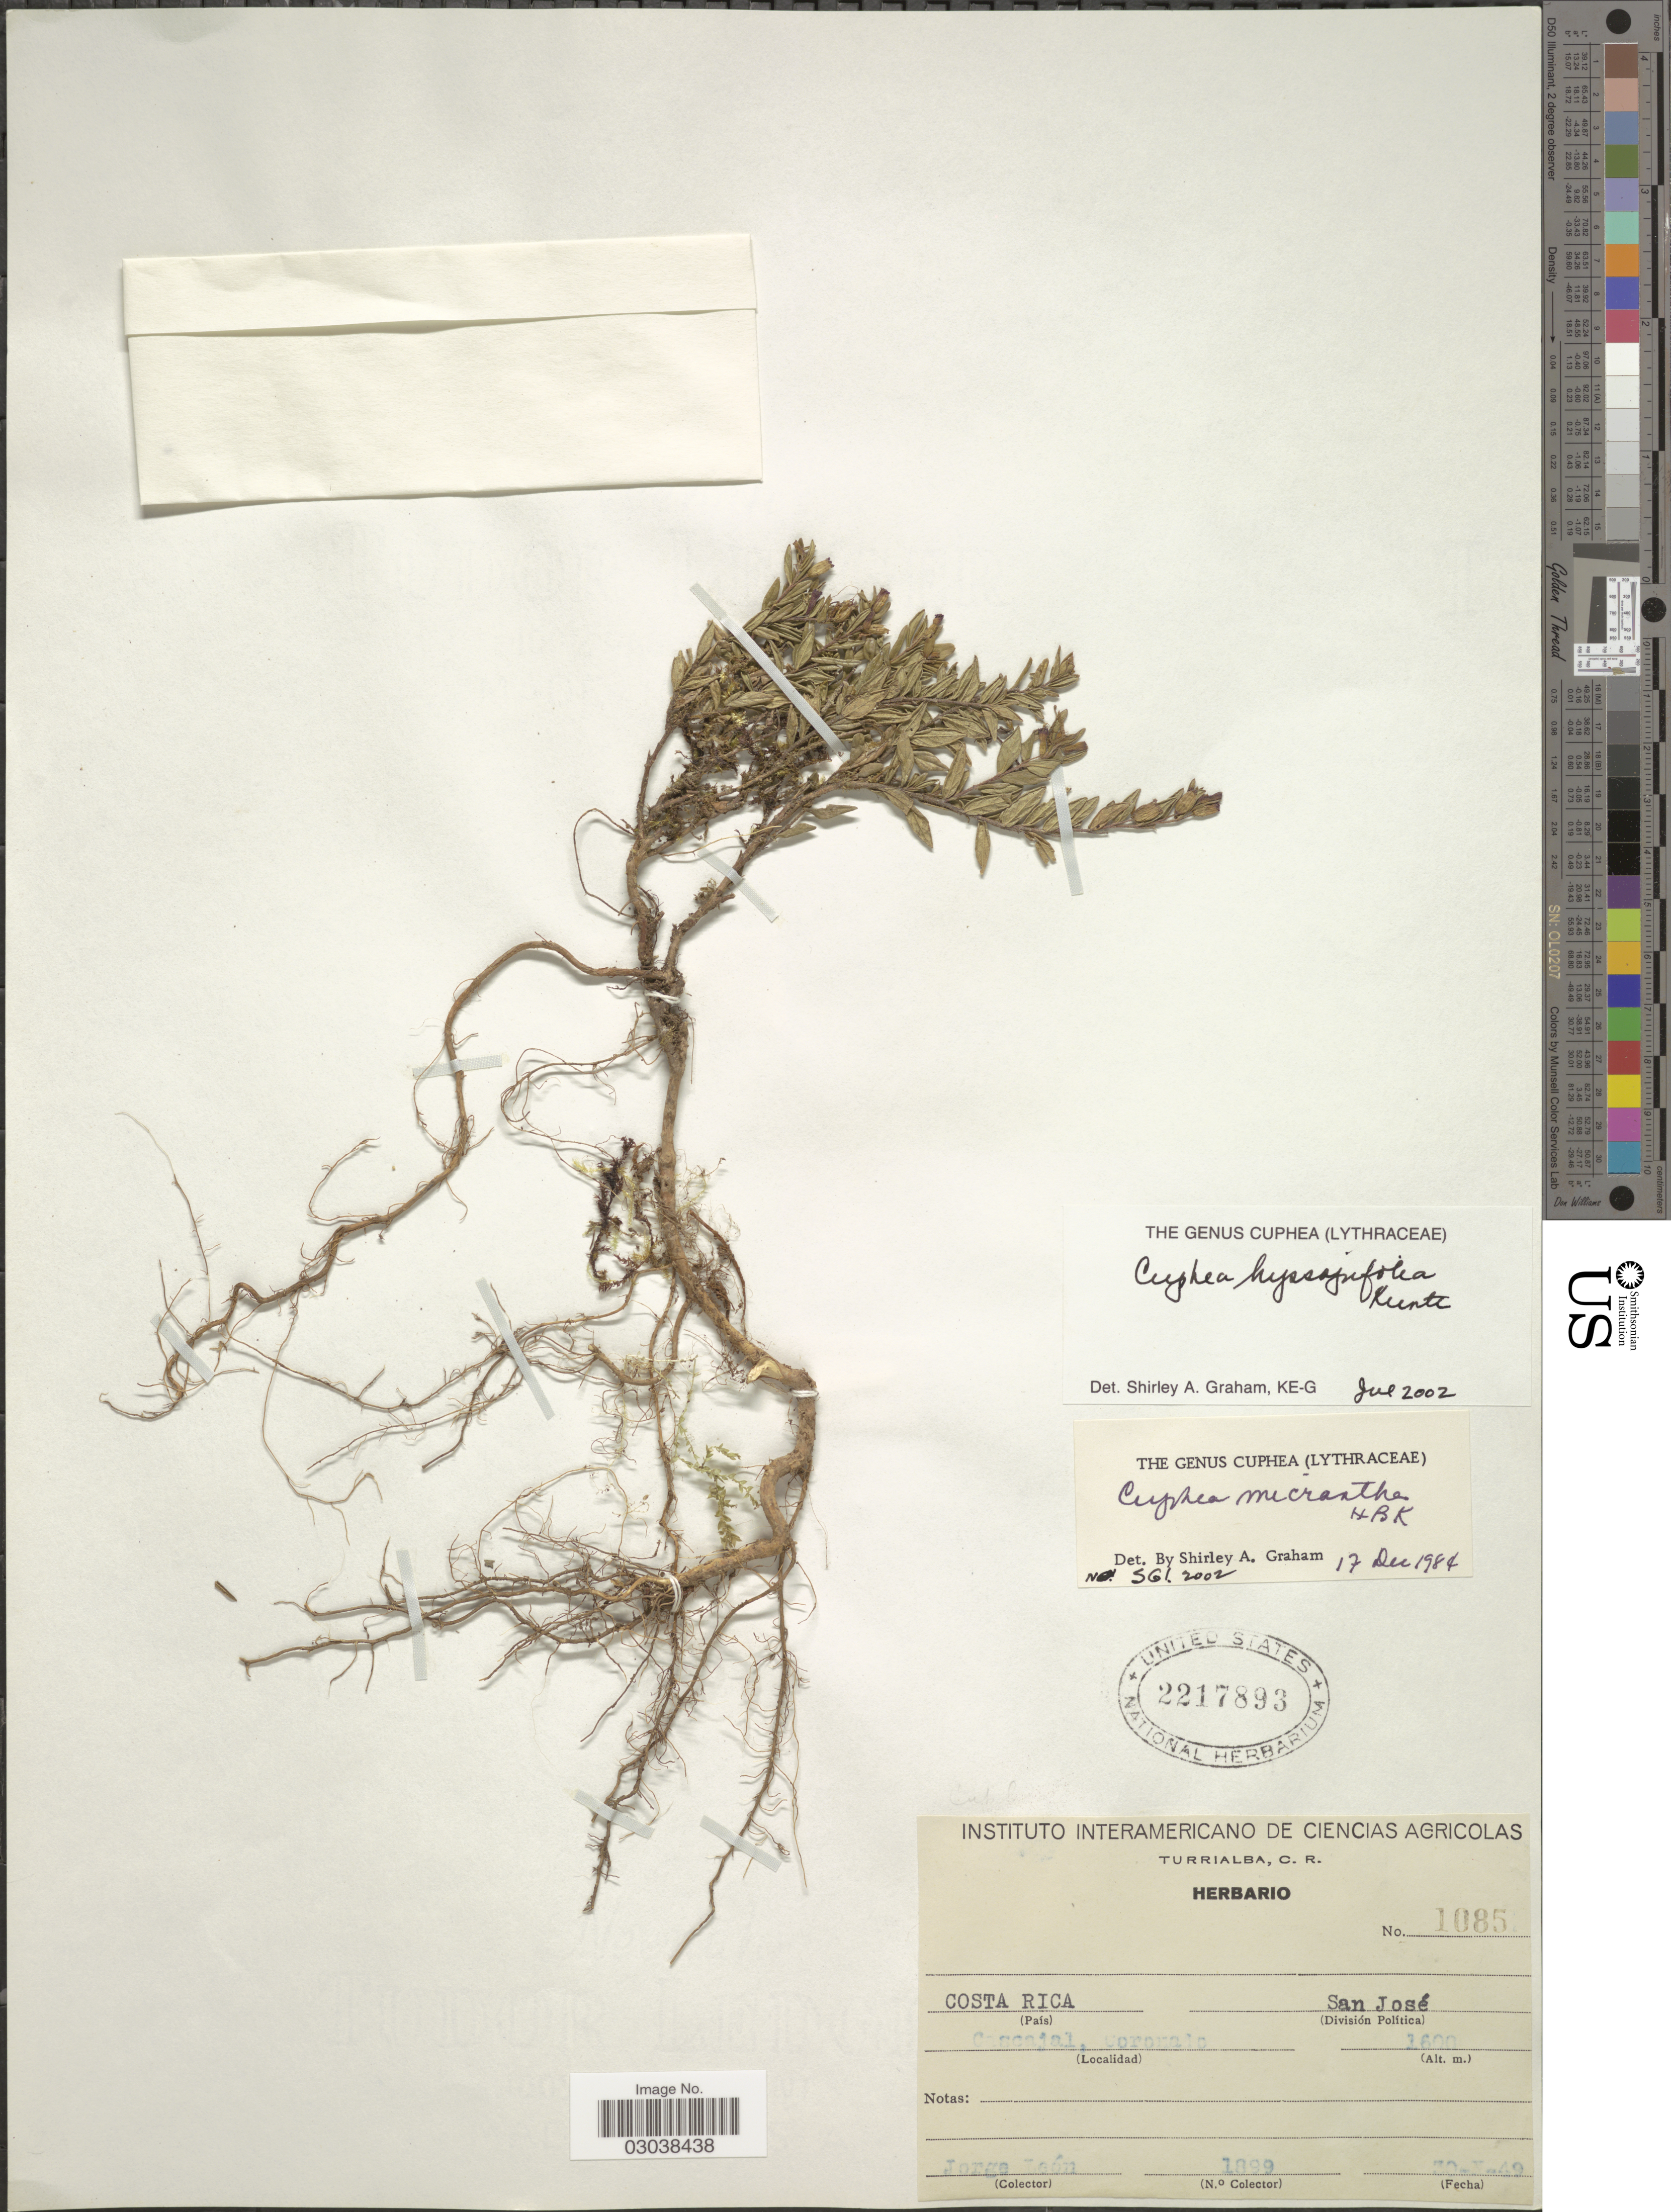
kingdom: Plantae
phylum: Tracheophyta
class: Magnoliopsida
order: Myrtales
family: Lythraceae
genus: Cuphea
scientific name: Cuphea hyssopifolia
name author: Kunth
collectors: J. León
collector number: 1899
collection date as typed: Transcribed d/m/y: 30/5/49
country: Costa Rica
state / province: San José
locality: Cascajal, Coronalo.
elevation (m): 1600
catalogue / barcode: US 2217893